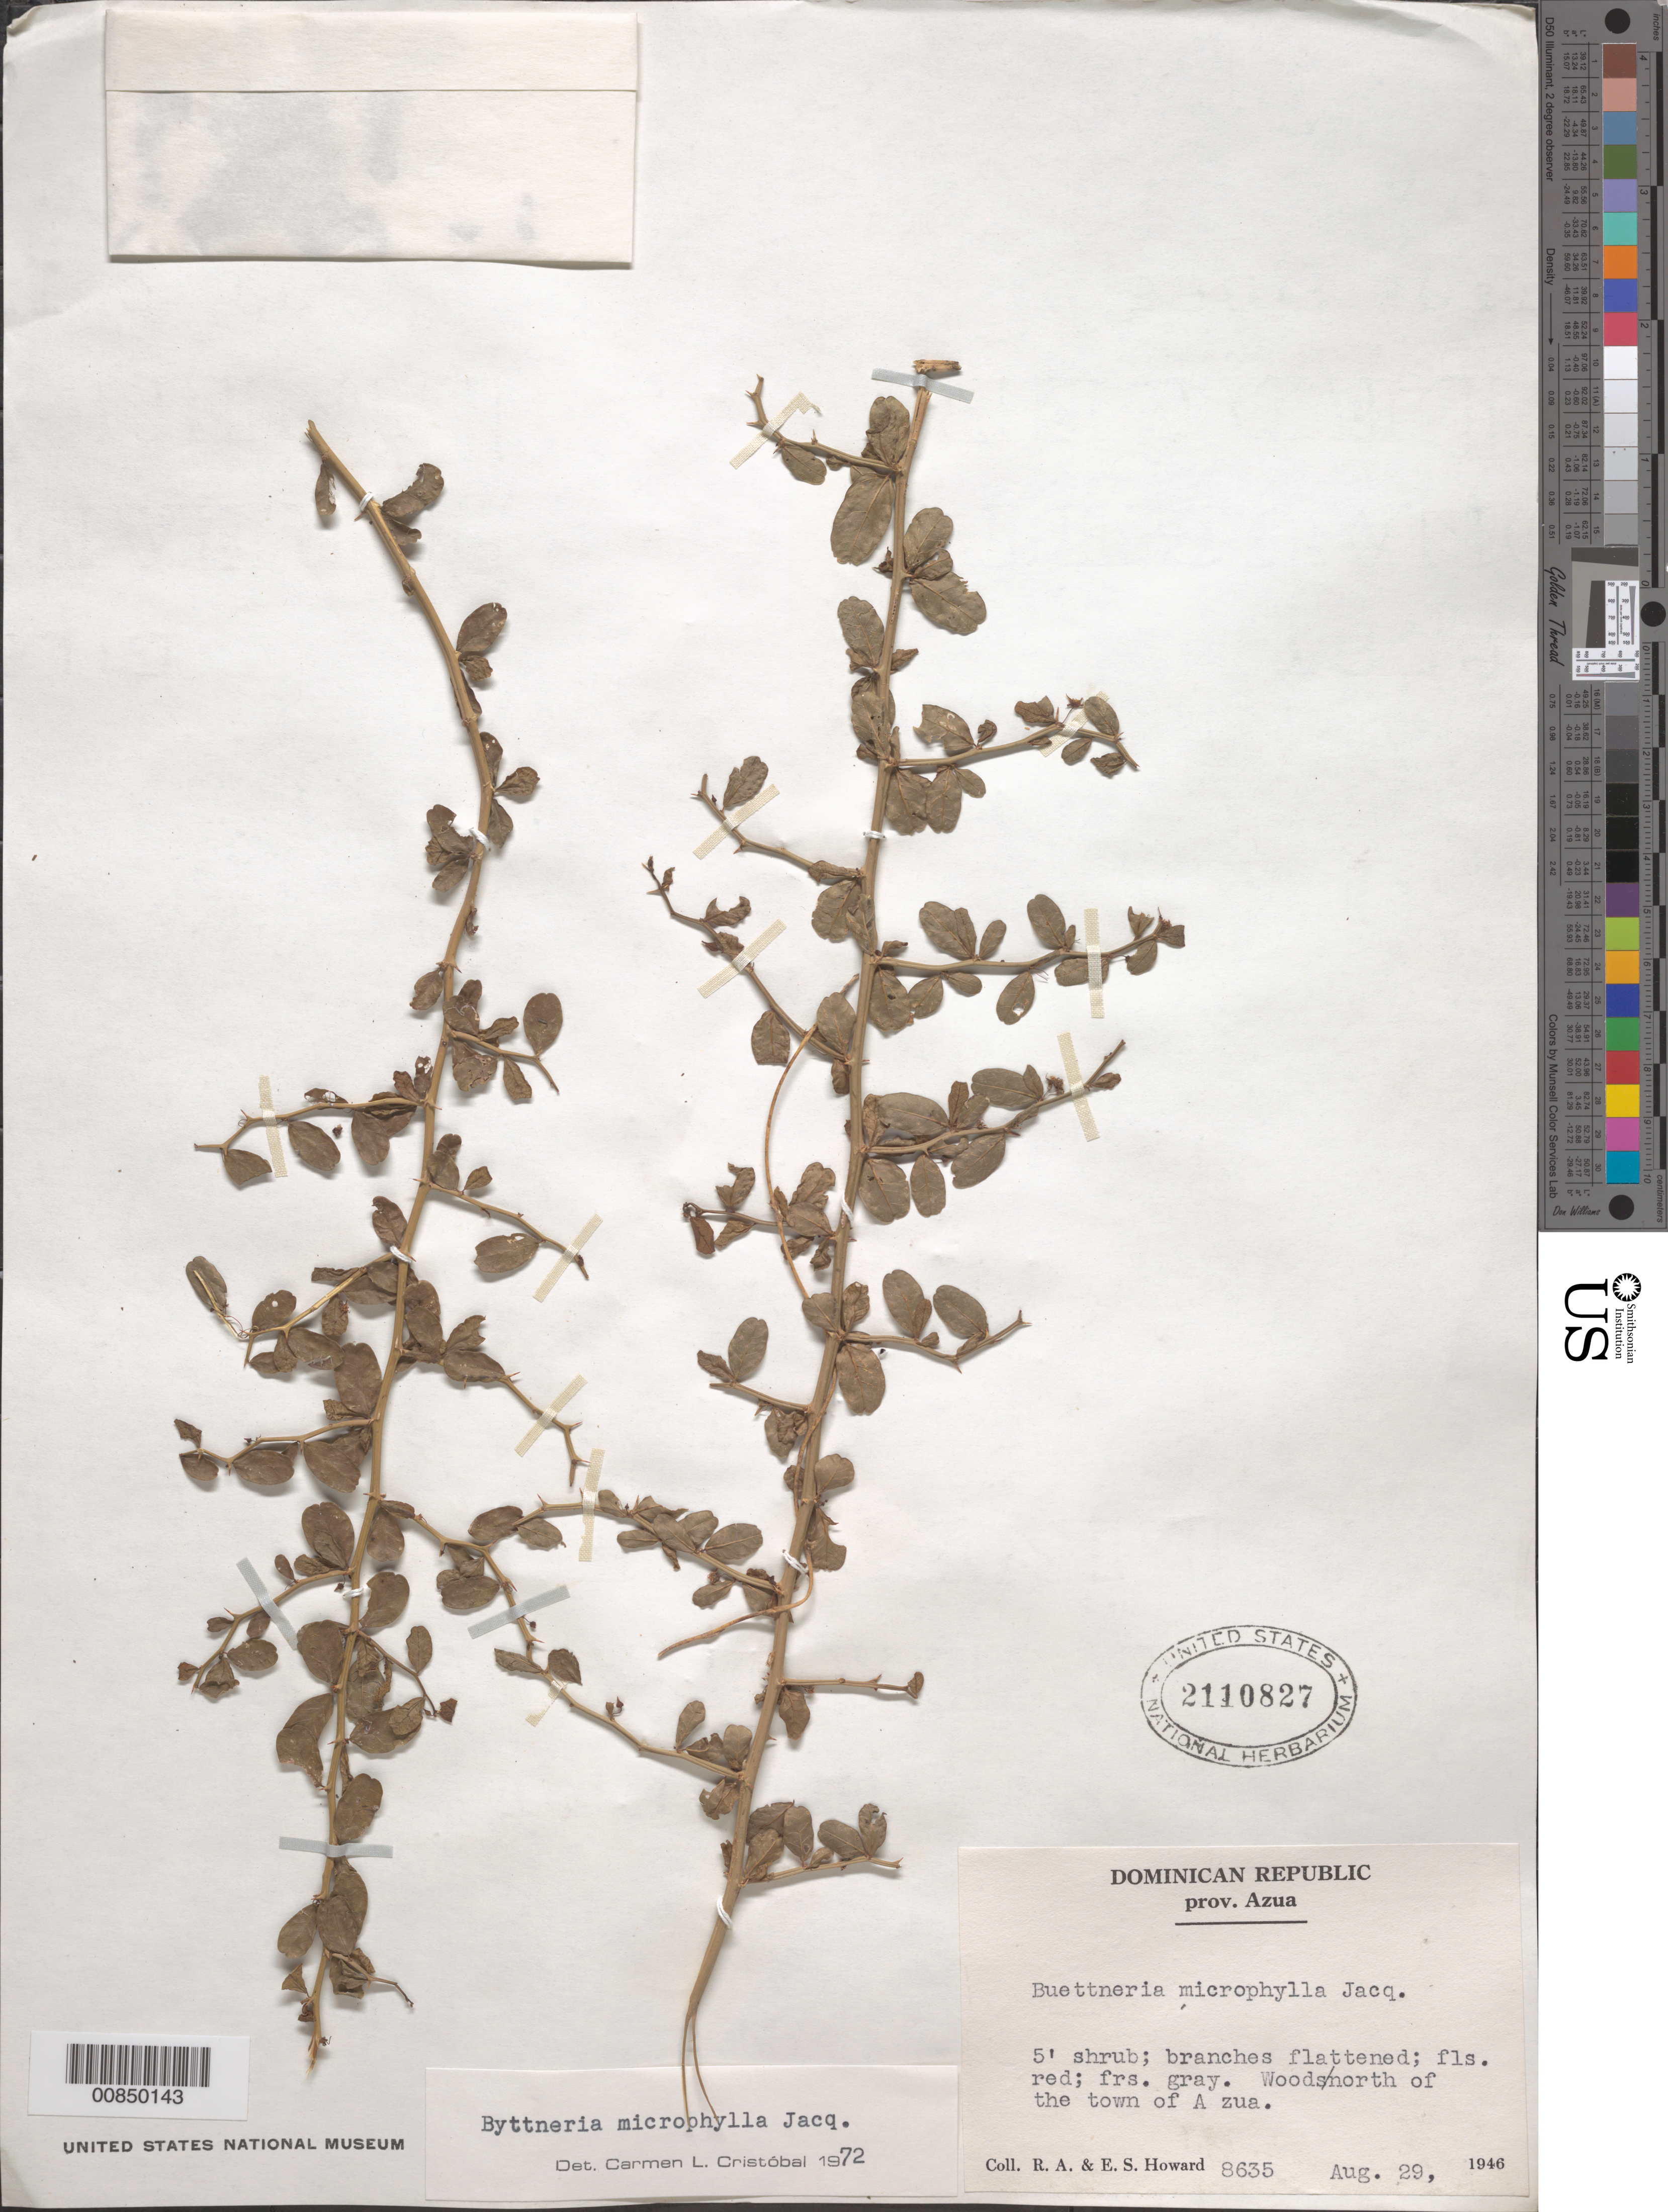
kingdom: Plantae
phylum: Tracheophyta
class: Magnoliopsida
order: Malvales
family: Malvaceae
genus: Byttneria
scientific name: Byttneria microphylla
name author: Jacq.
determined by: Cristóbal, C. L.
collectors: R. A. Howard & E. S. Howard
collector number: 8635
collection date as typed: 29 Aug 1946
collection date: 1946-08-29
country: Dominican Republic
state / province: Azua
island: Hispaniola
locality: N of the town of Azua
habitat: Woods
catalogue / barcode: US 2110827